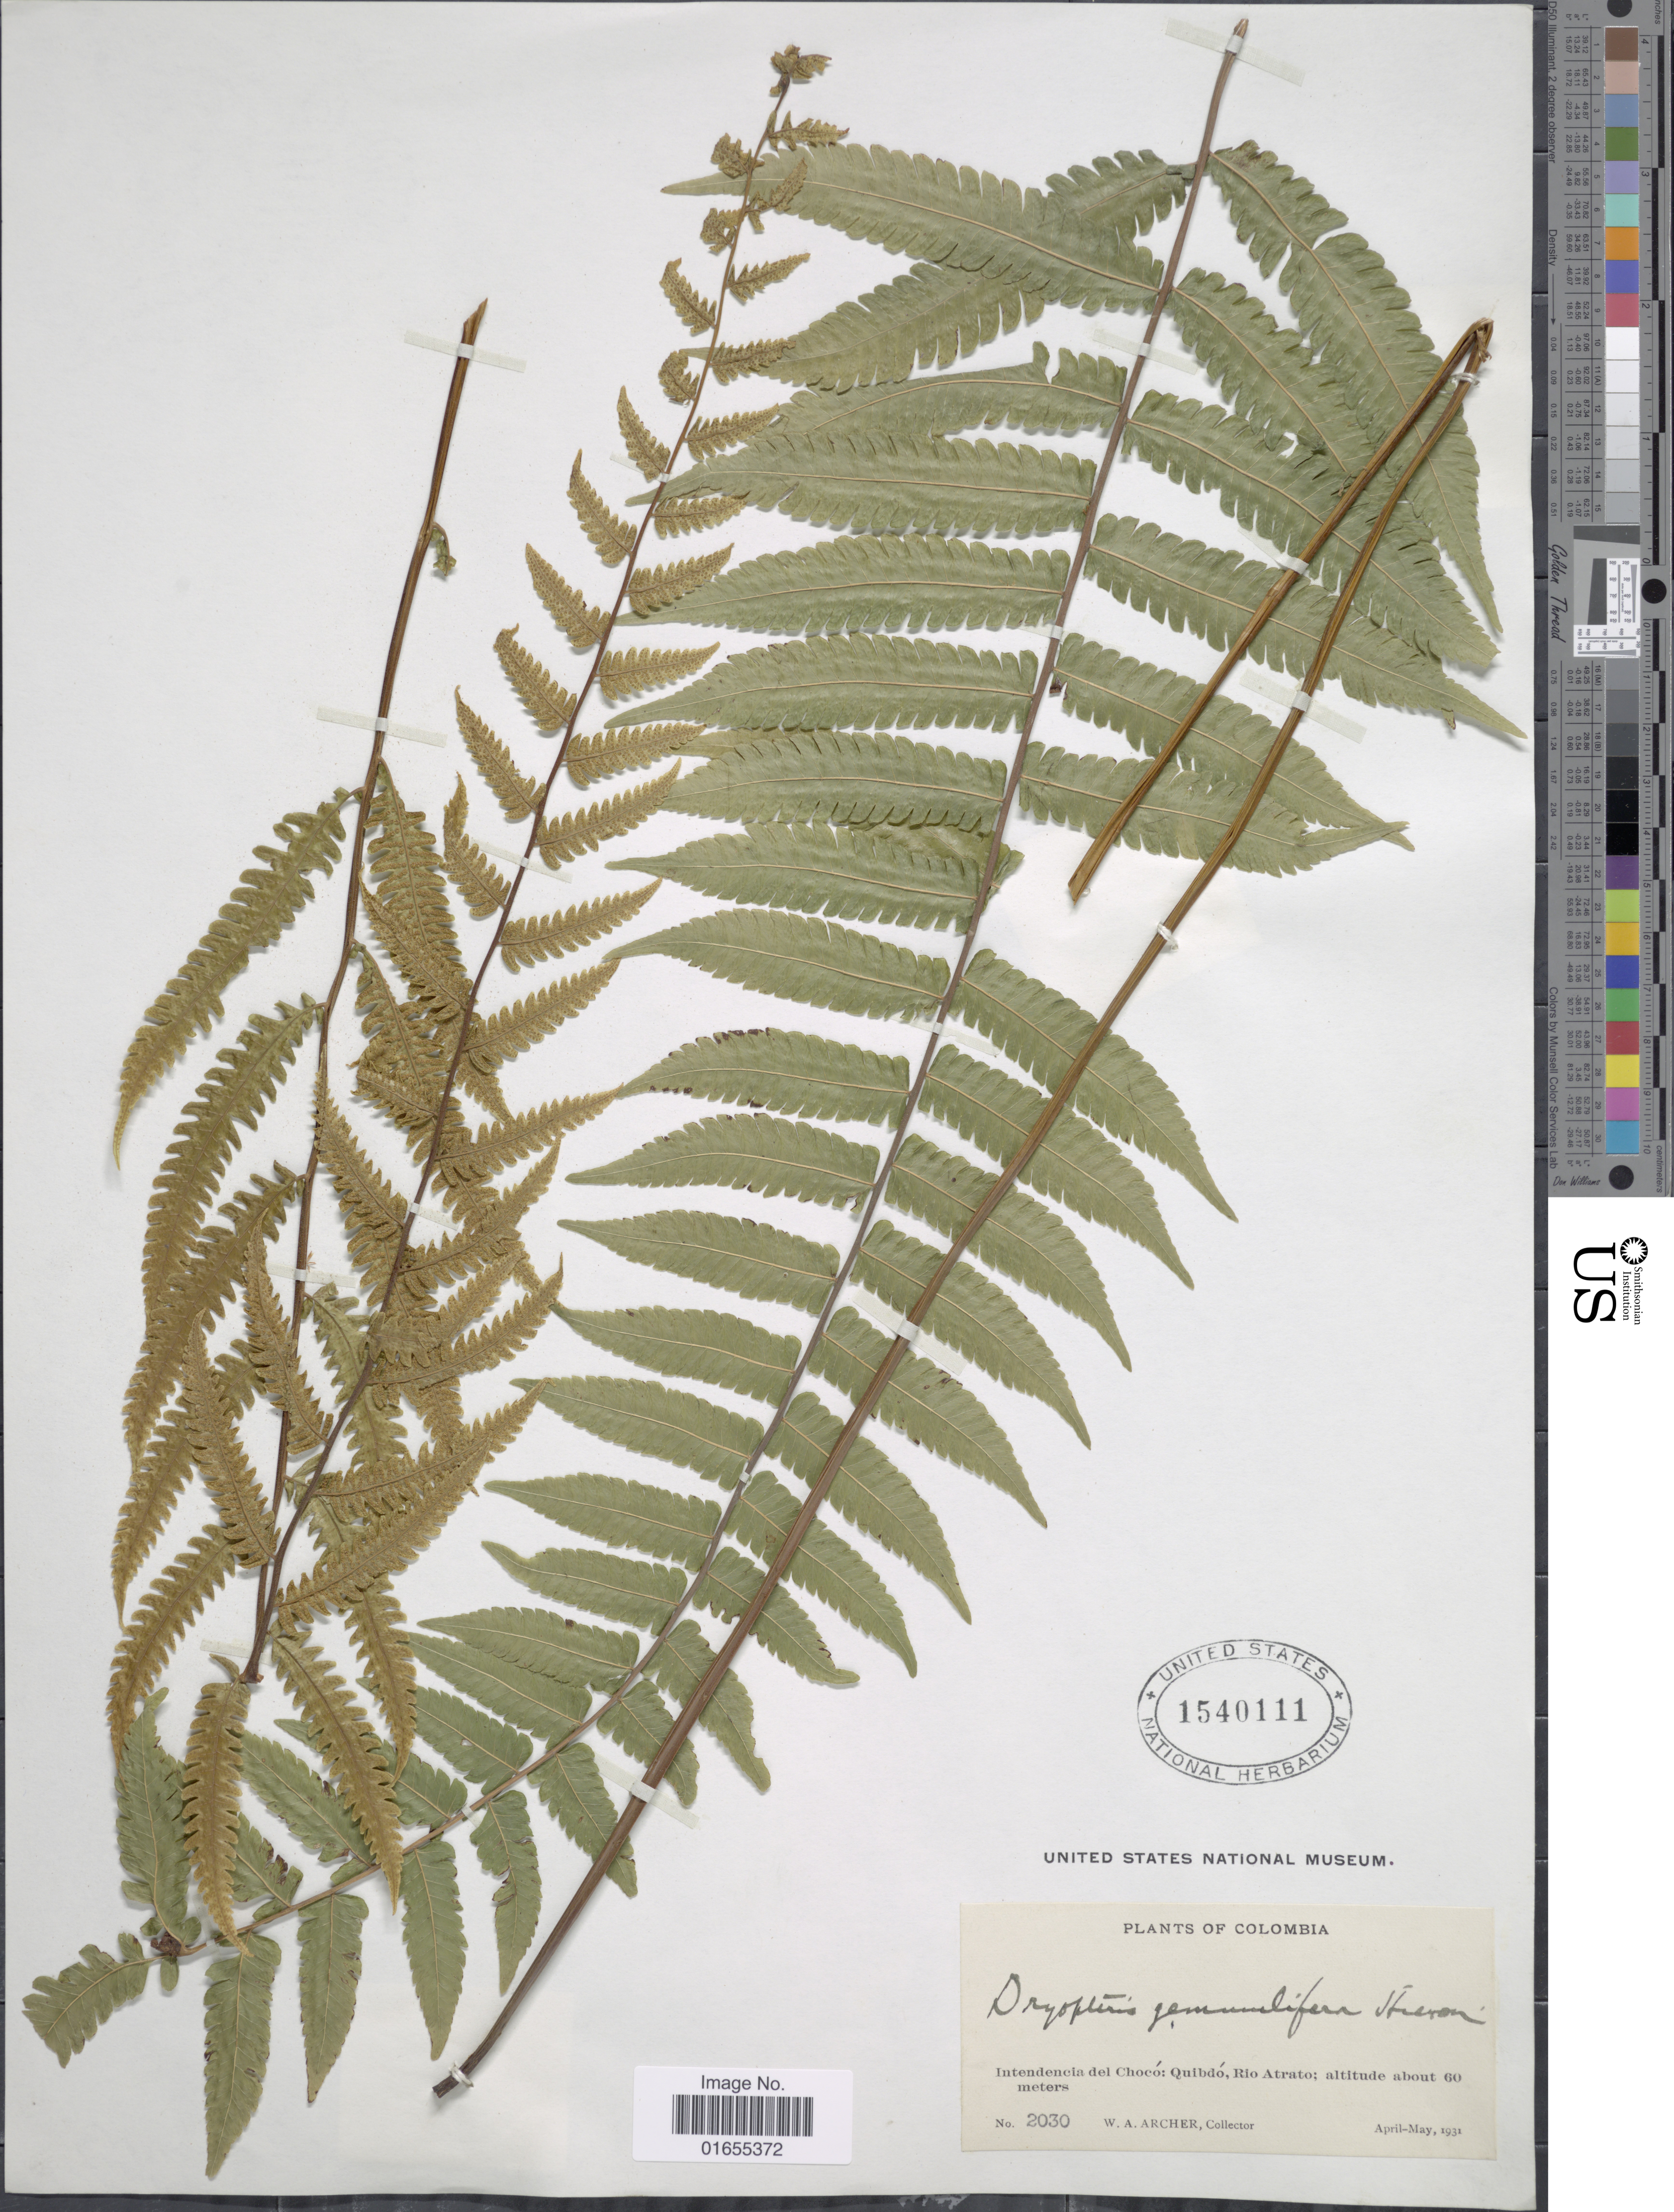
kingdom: Plantae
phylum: Tracheophyta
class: Polypodiopsida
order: Polypodiales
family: Thelypteridaceae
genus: Goniopteris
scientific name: Goniopteris gemmulifera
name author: (Hieron.) A.R. Sm. & D. Löve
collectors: W. A. Archer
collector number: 2030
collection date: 1931-04/1934-05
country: Colombia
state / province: Chocó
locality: Quibdo, Rio Atrato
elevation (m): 60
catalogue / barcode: US 1540111